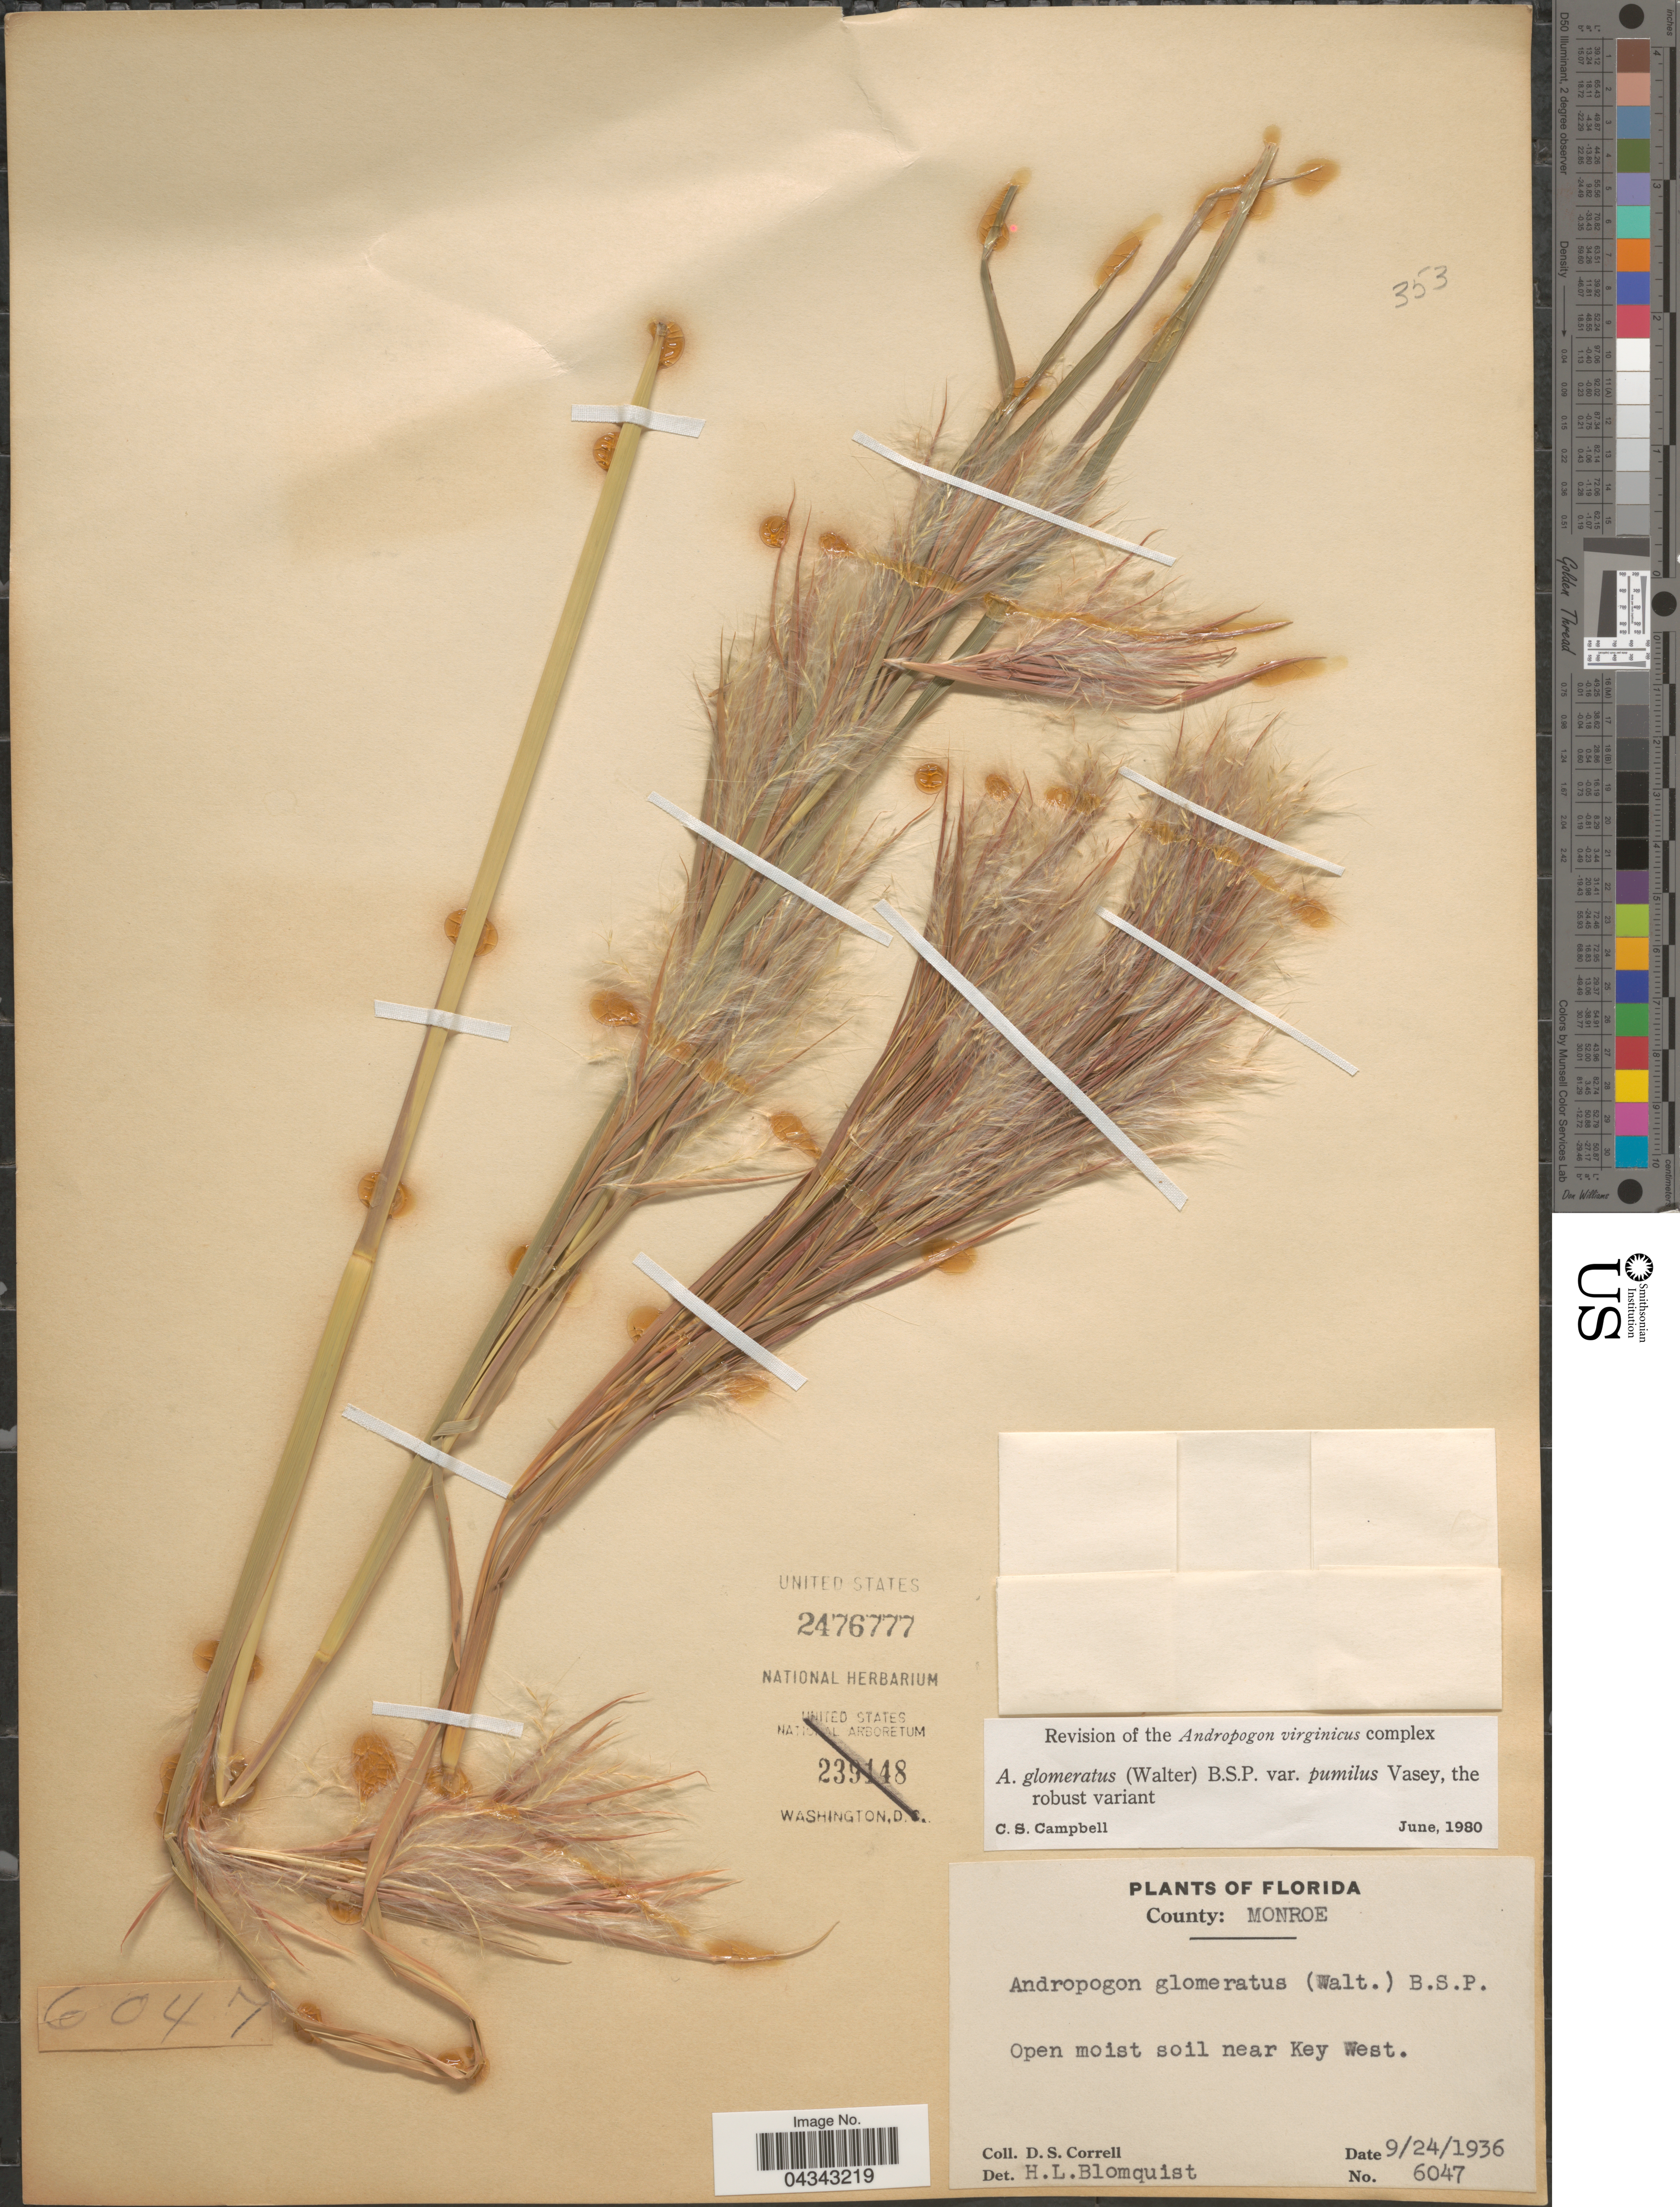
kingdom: Plantae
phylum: Tracheophyta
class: Liliopsida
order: Poales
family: Poaceae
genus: Andropogon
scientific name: Andropogon glomeratus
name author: (Walter) Britton, Stearns & Poggenb.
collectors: D. S. Correll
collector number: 6047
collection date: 1936-09-24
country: United States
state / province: Florida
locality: County: Monroe. Open moist soil near Key West.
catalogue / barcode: US 2476777